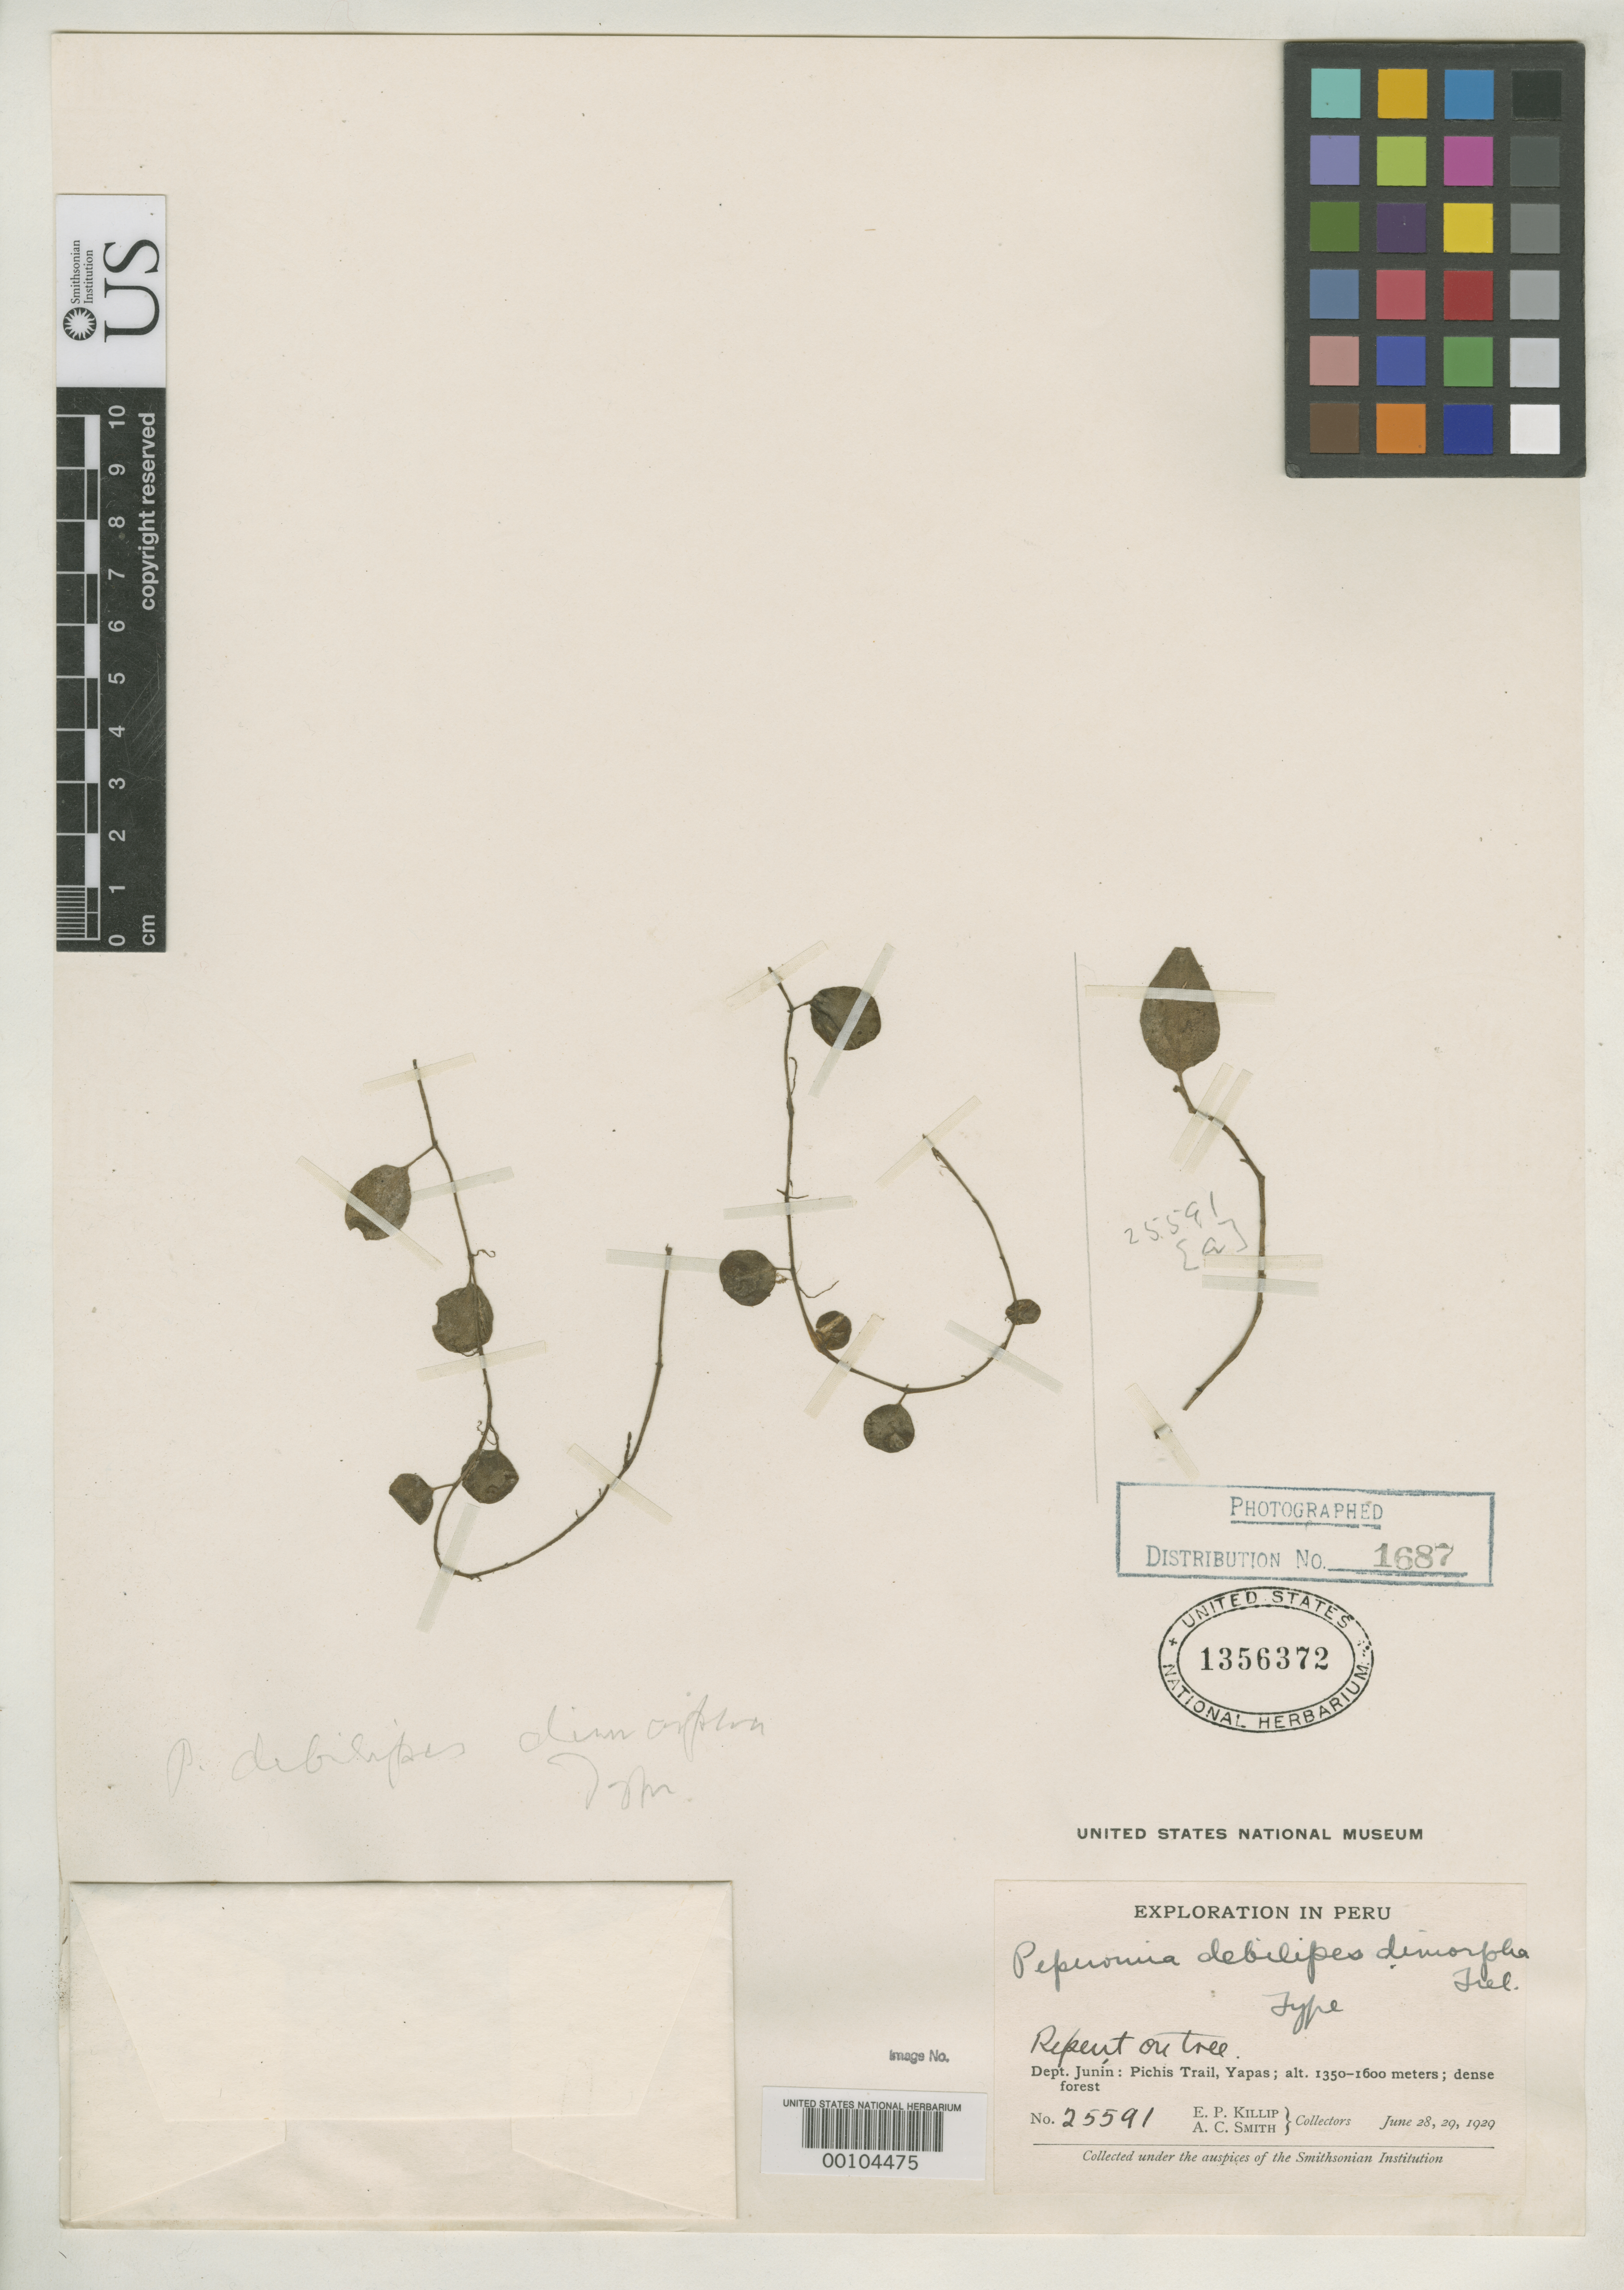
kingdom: Plantae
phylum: Tracheophyta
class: Magnoliopsida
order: Piperales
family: Piperaceae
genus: Peperomia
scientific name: Peperomia debilipes var. dimorpha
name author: Trel. in J.F. Macbr.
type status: Holotype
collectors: E. P. Killip & A. C. Smith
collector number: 25591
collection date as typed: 28 Jun 1929 to 29 Jun 1929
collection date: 1929-06-28/1929-06-29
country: Peru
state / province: Junín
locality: Pichis Trail, Yapas.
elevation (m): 1350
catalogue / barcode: US 1356372